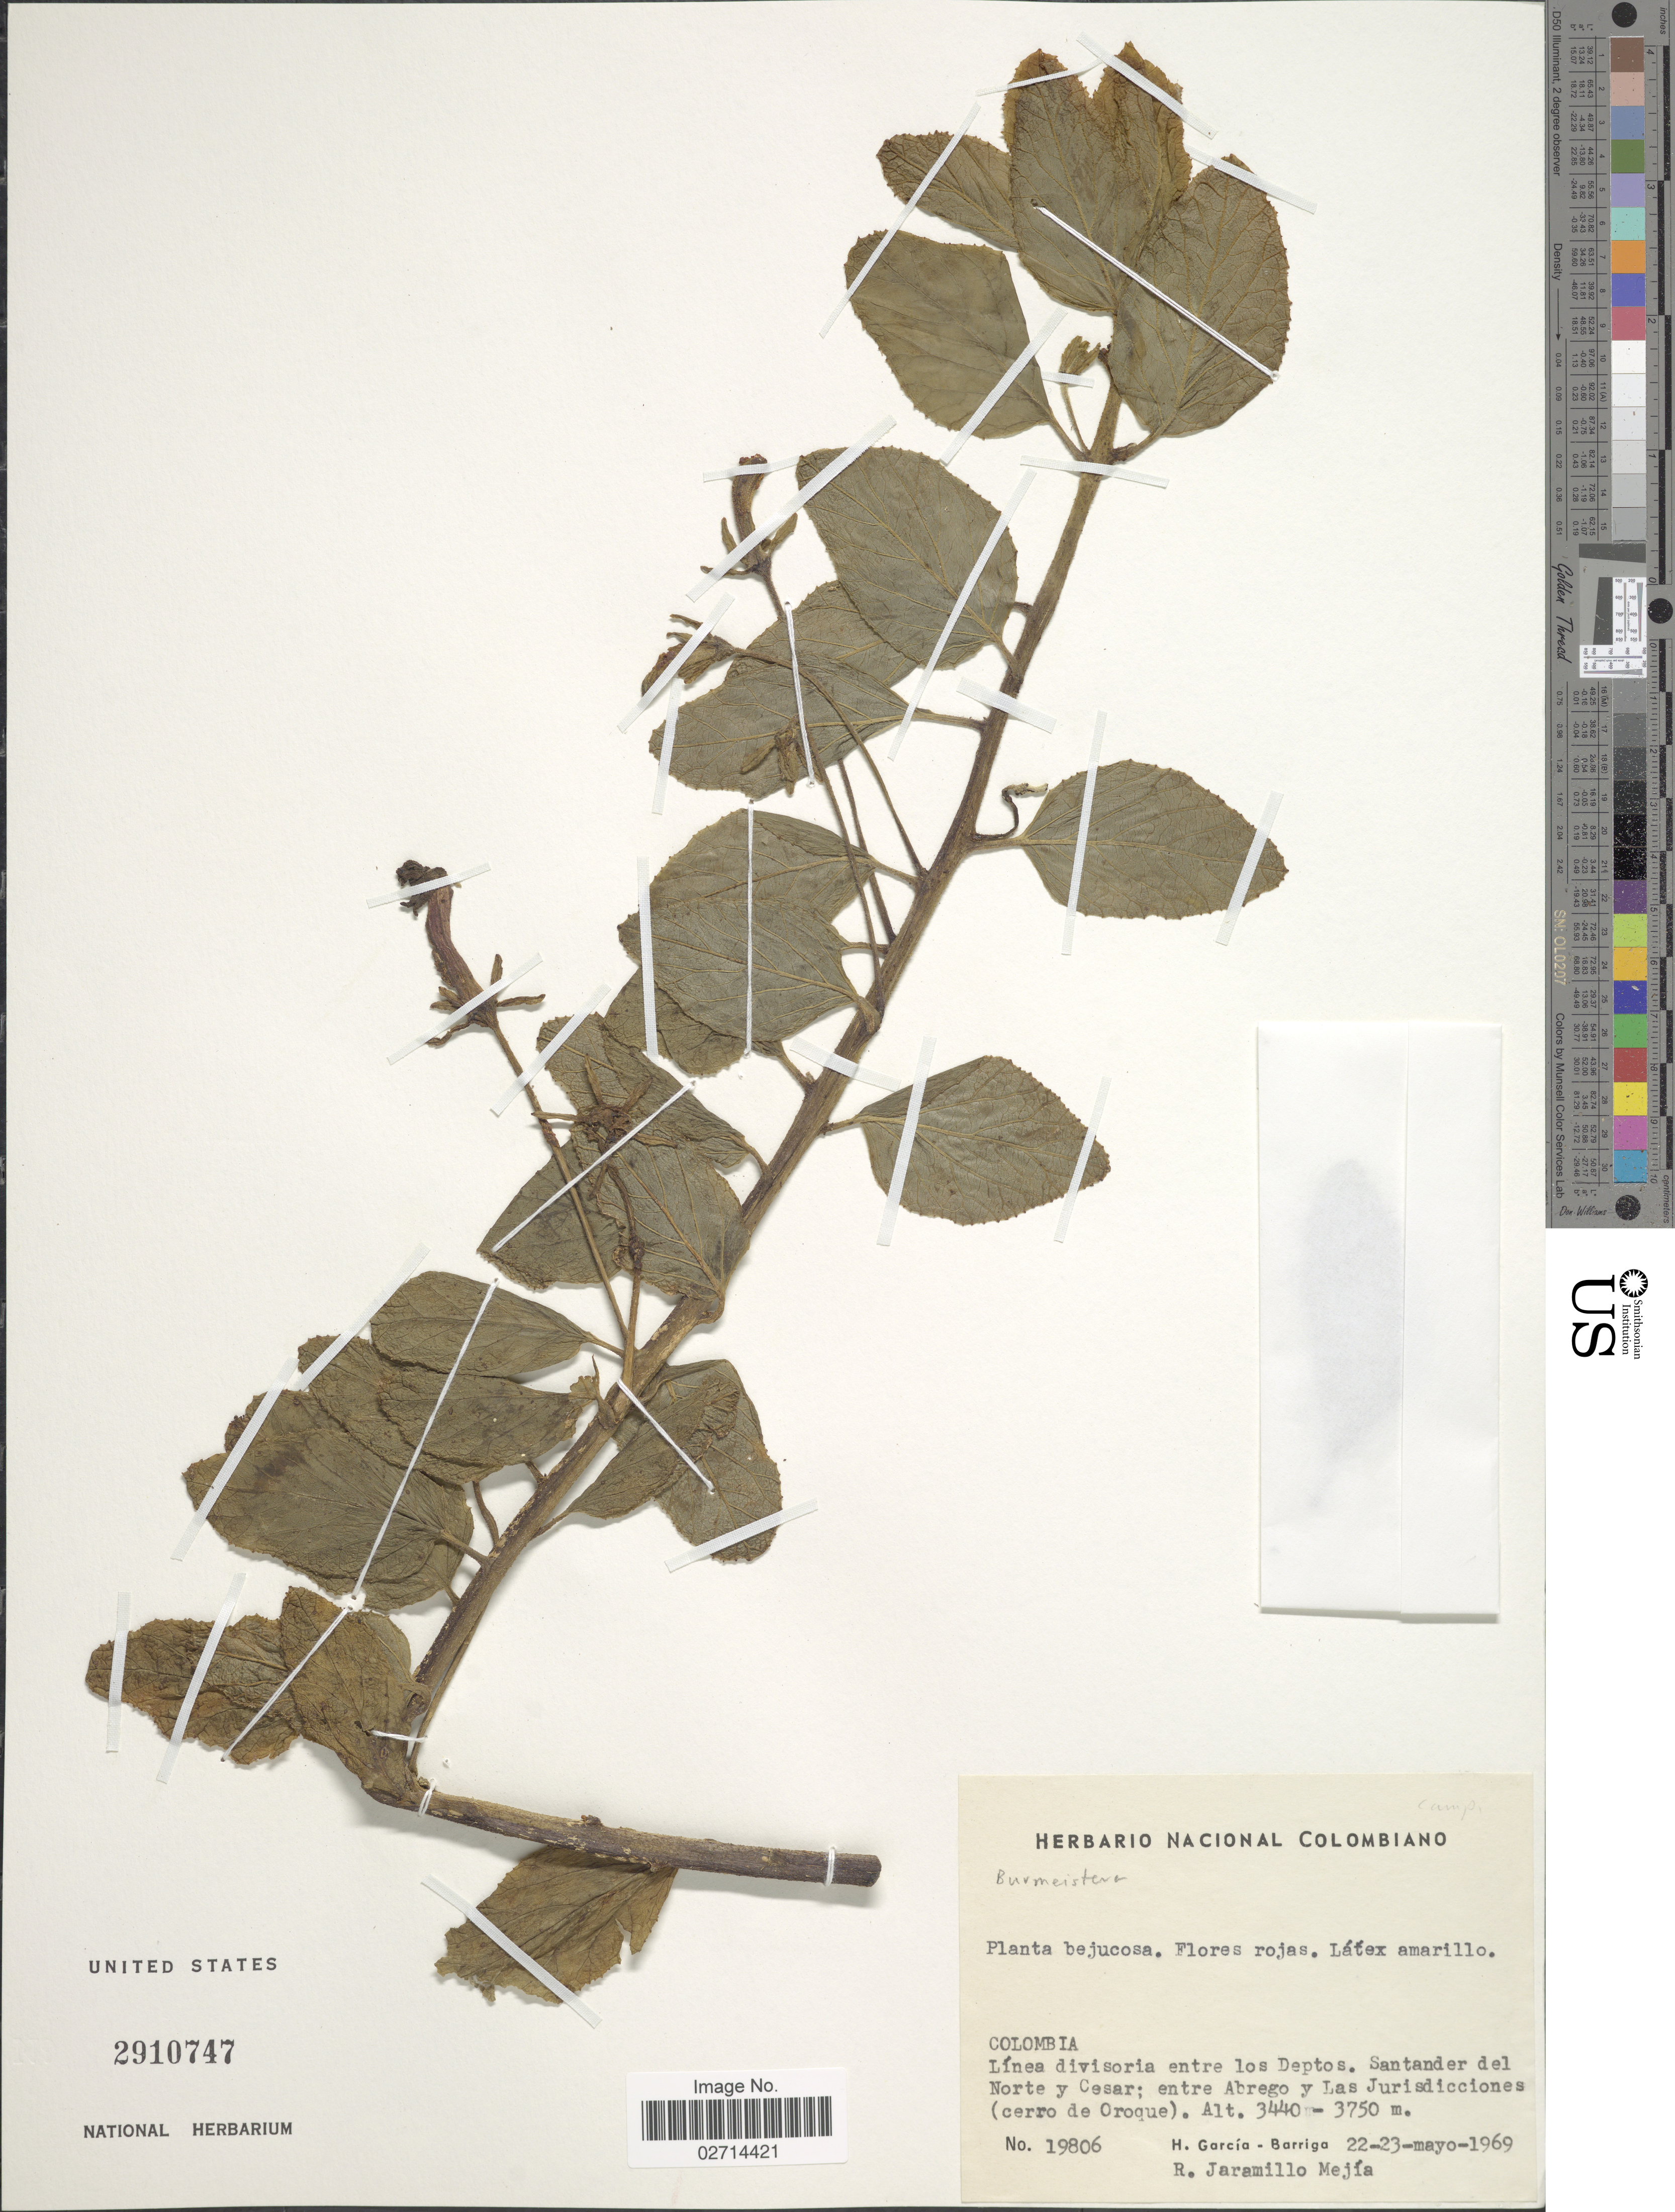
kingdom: Plantae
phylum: Tracheophyta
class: Magnoliopsida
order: Asterales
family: Campanulaceae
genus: Siphocampylus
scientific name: Siphocampylus sp.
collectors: H. García Barriga & R. Jaramillo M.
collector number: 19806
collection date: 1969-05-22/1969-05-23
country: Colombia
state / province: Santander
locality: Linea divisoria entre los Deptos, Santander del Norte y Cesar; entre Abrego y Las Jurisdicciones (cerro de Oroque)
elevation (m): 3440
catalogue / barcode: US 2910747